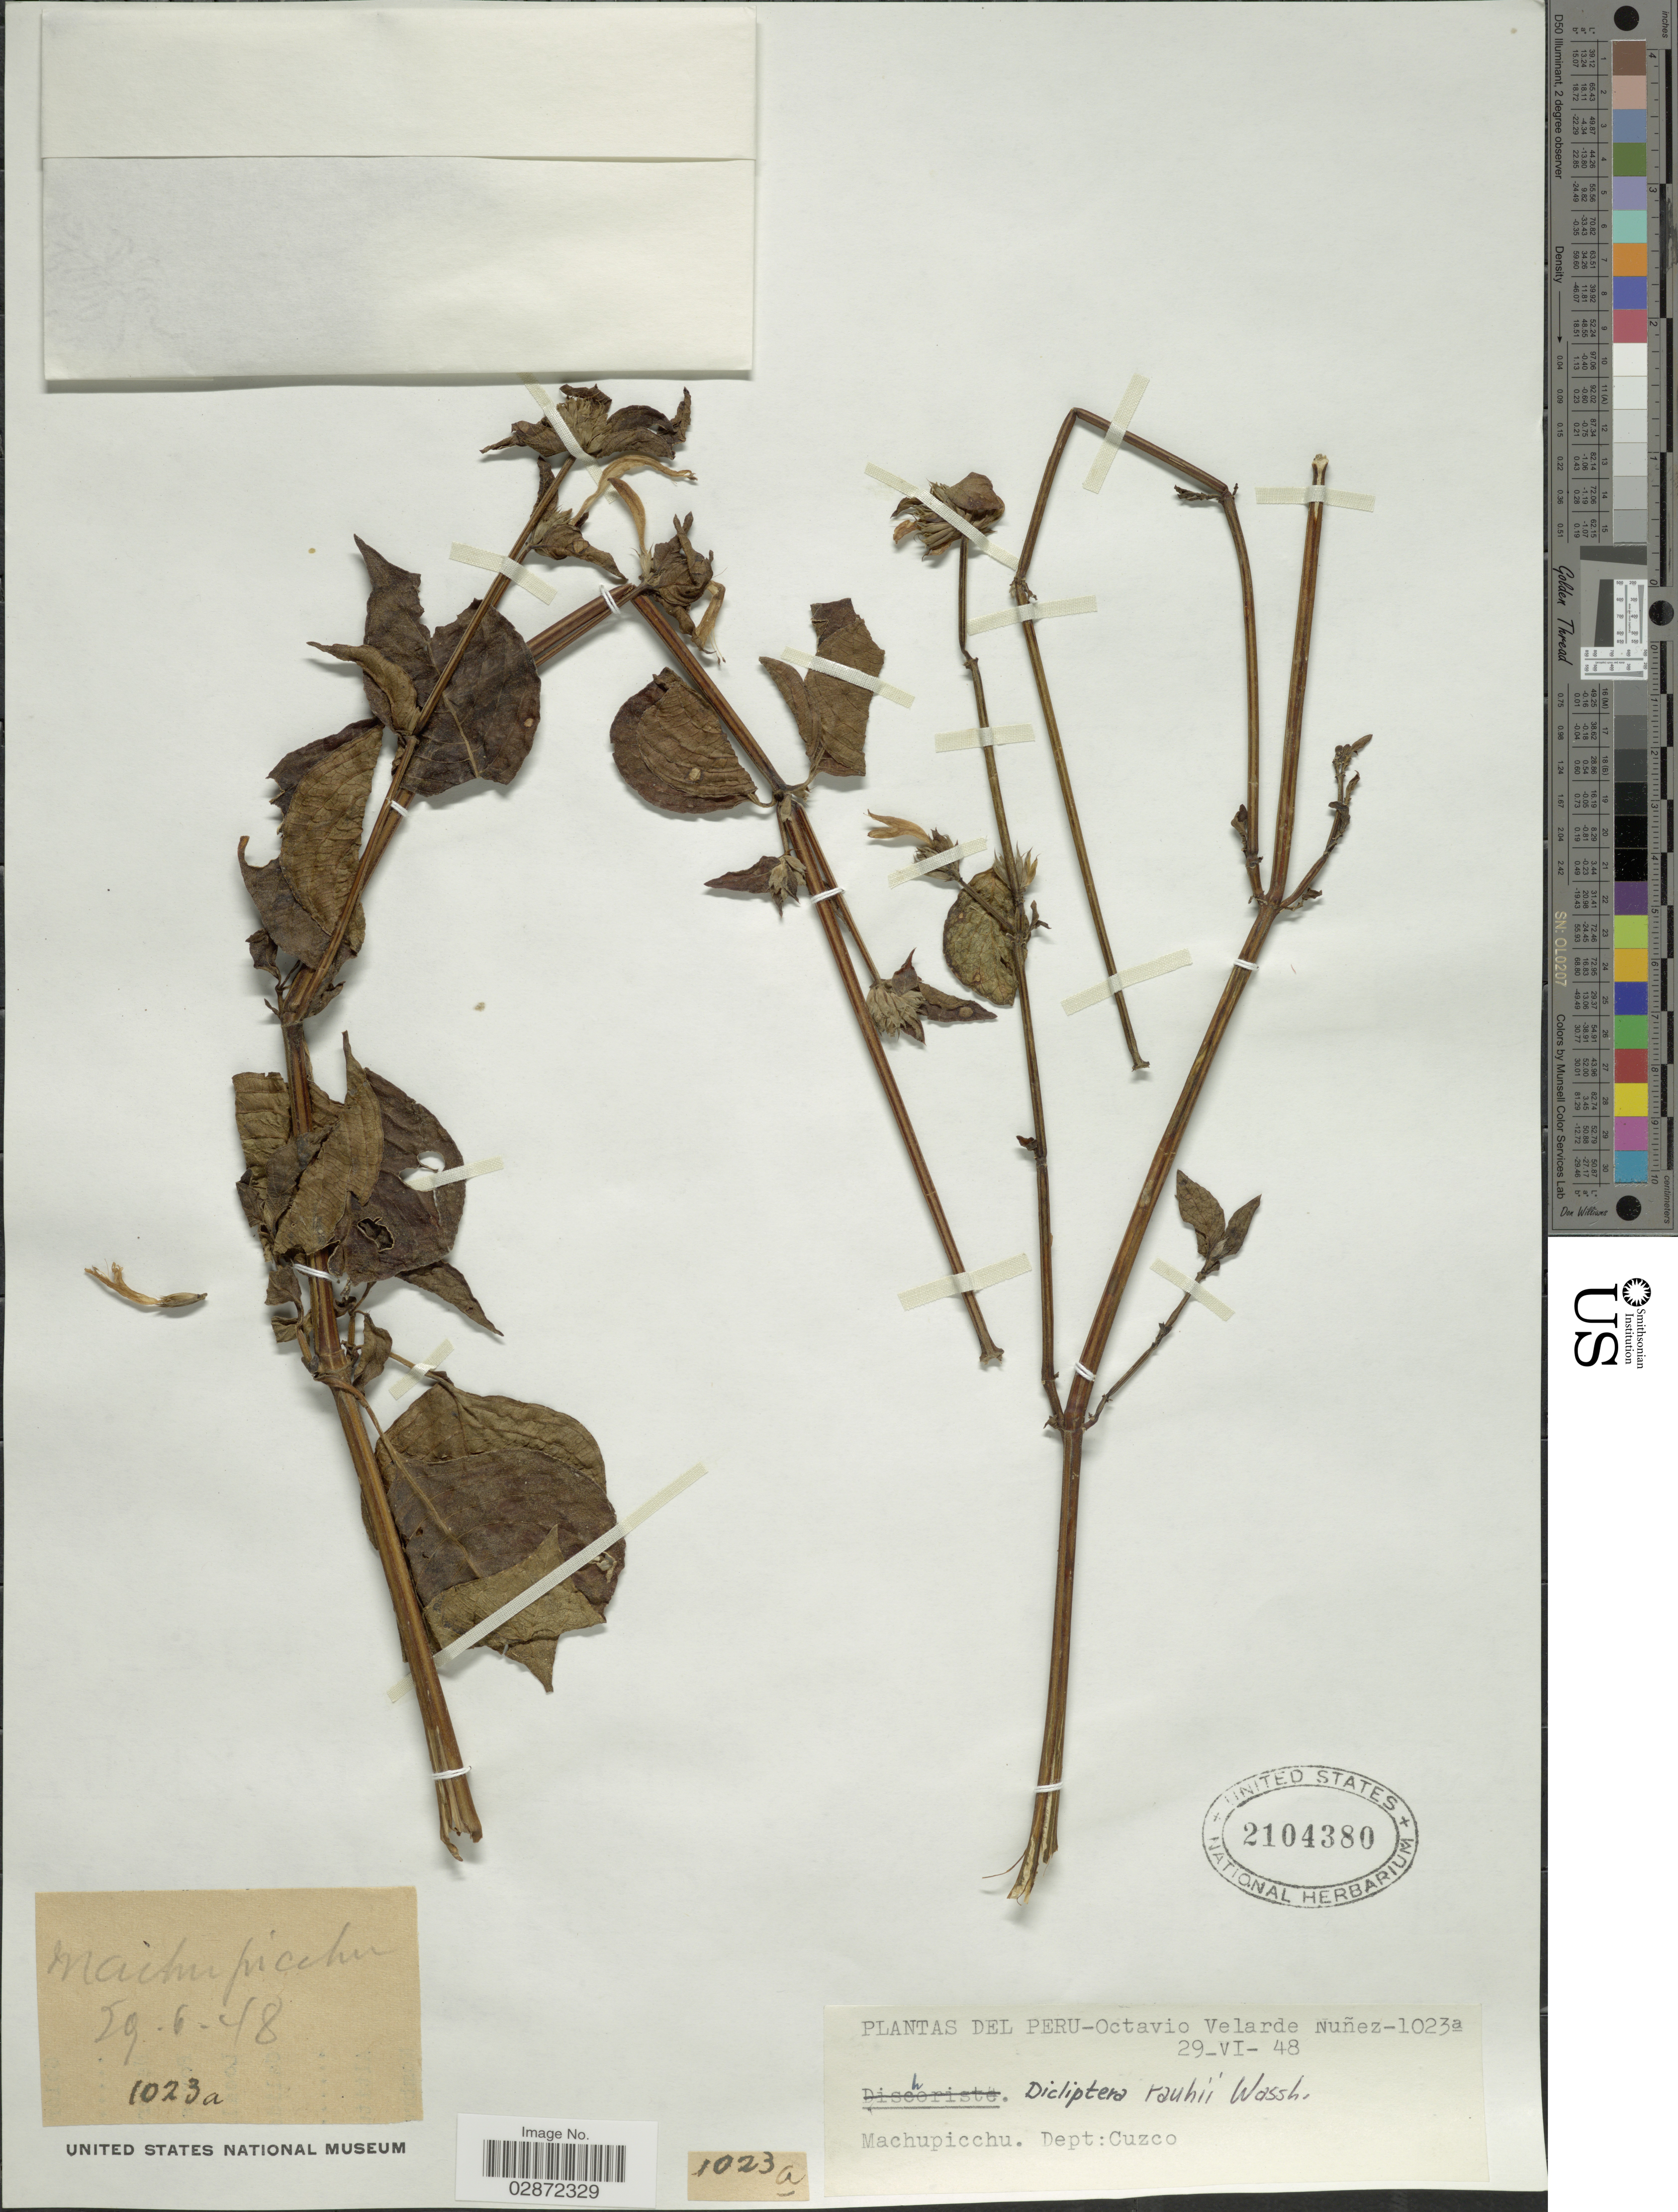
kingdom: Plantae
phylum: Tracheophyta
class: Magnoliopsida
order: Lamiales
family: Acanthaceae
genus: Dicliptera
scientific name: Dicliptera squarrosa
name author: Nees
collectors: O. Velarde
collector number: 1023a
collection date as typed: Transcribed d/m/y: 29/6/48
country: Peru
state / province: Cusco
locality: Machupicchu. Dept: Cuzco.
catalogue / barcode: US 2104380